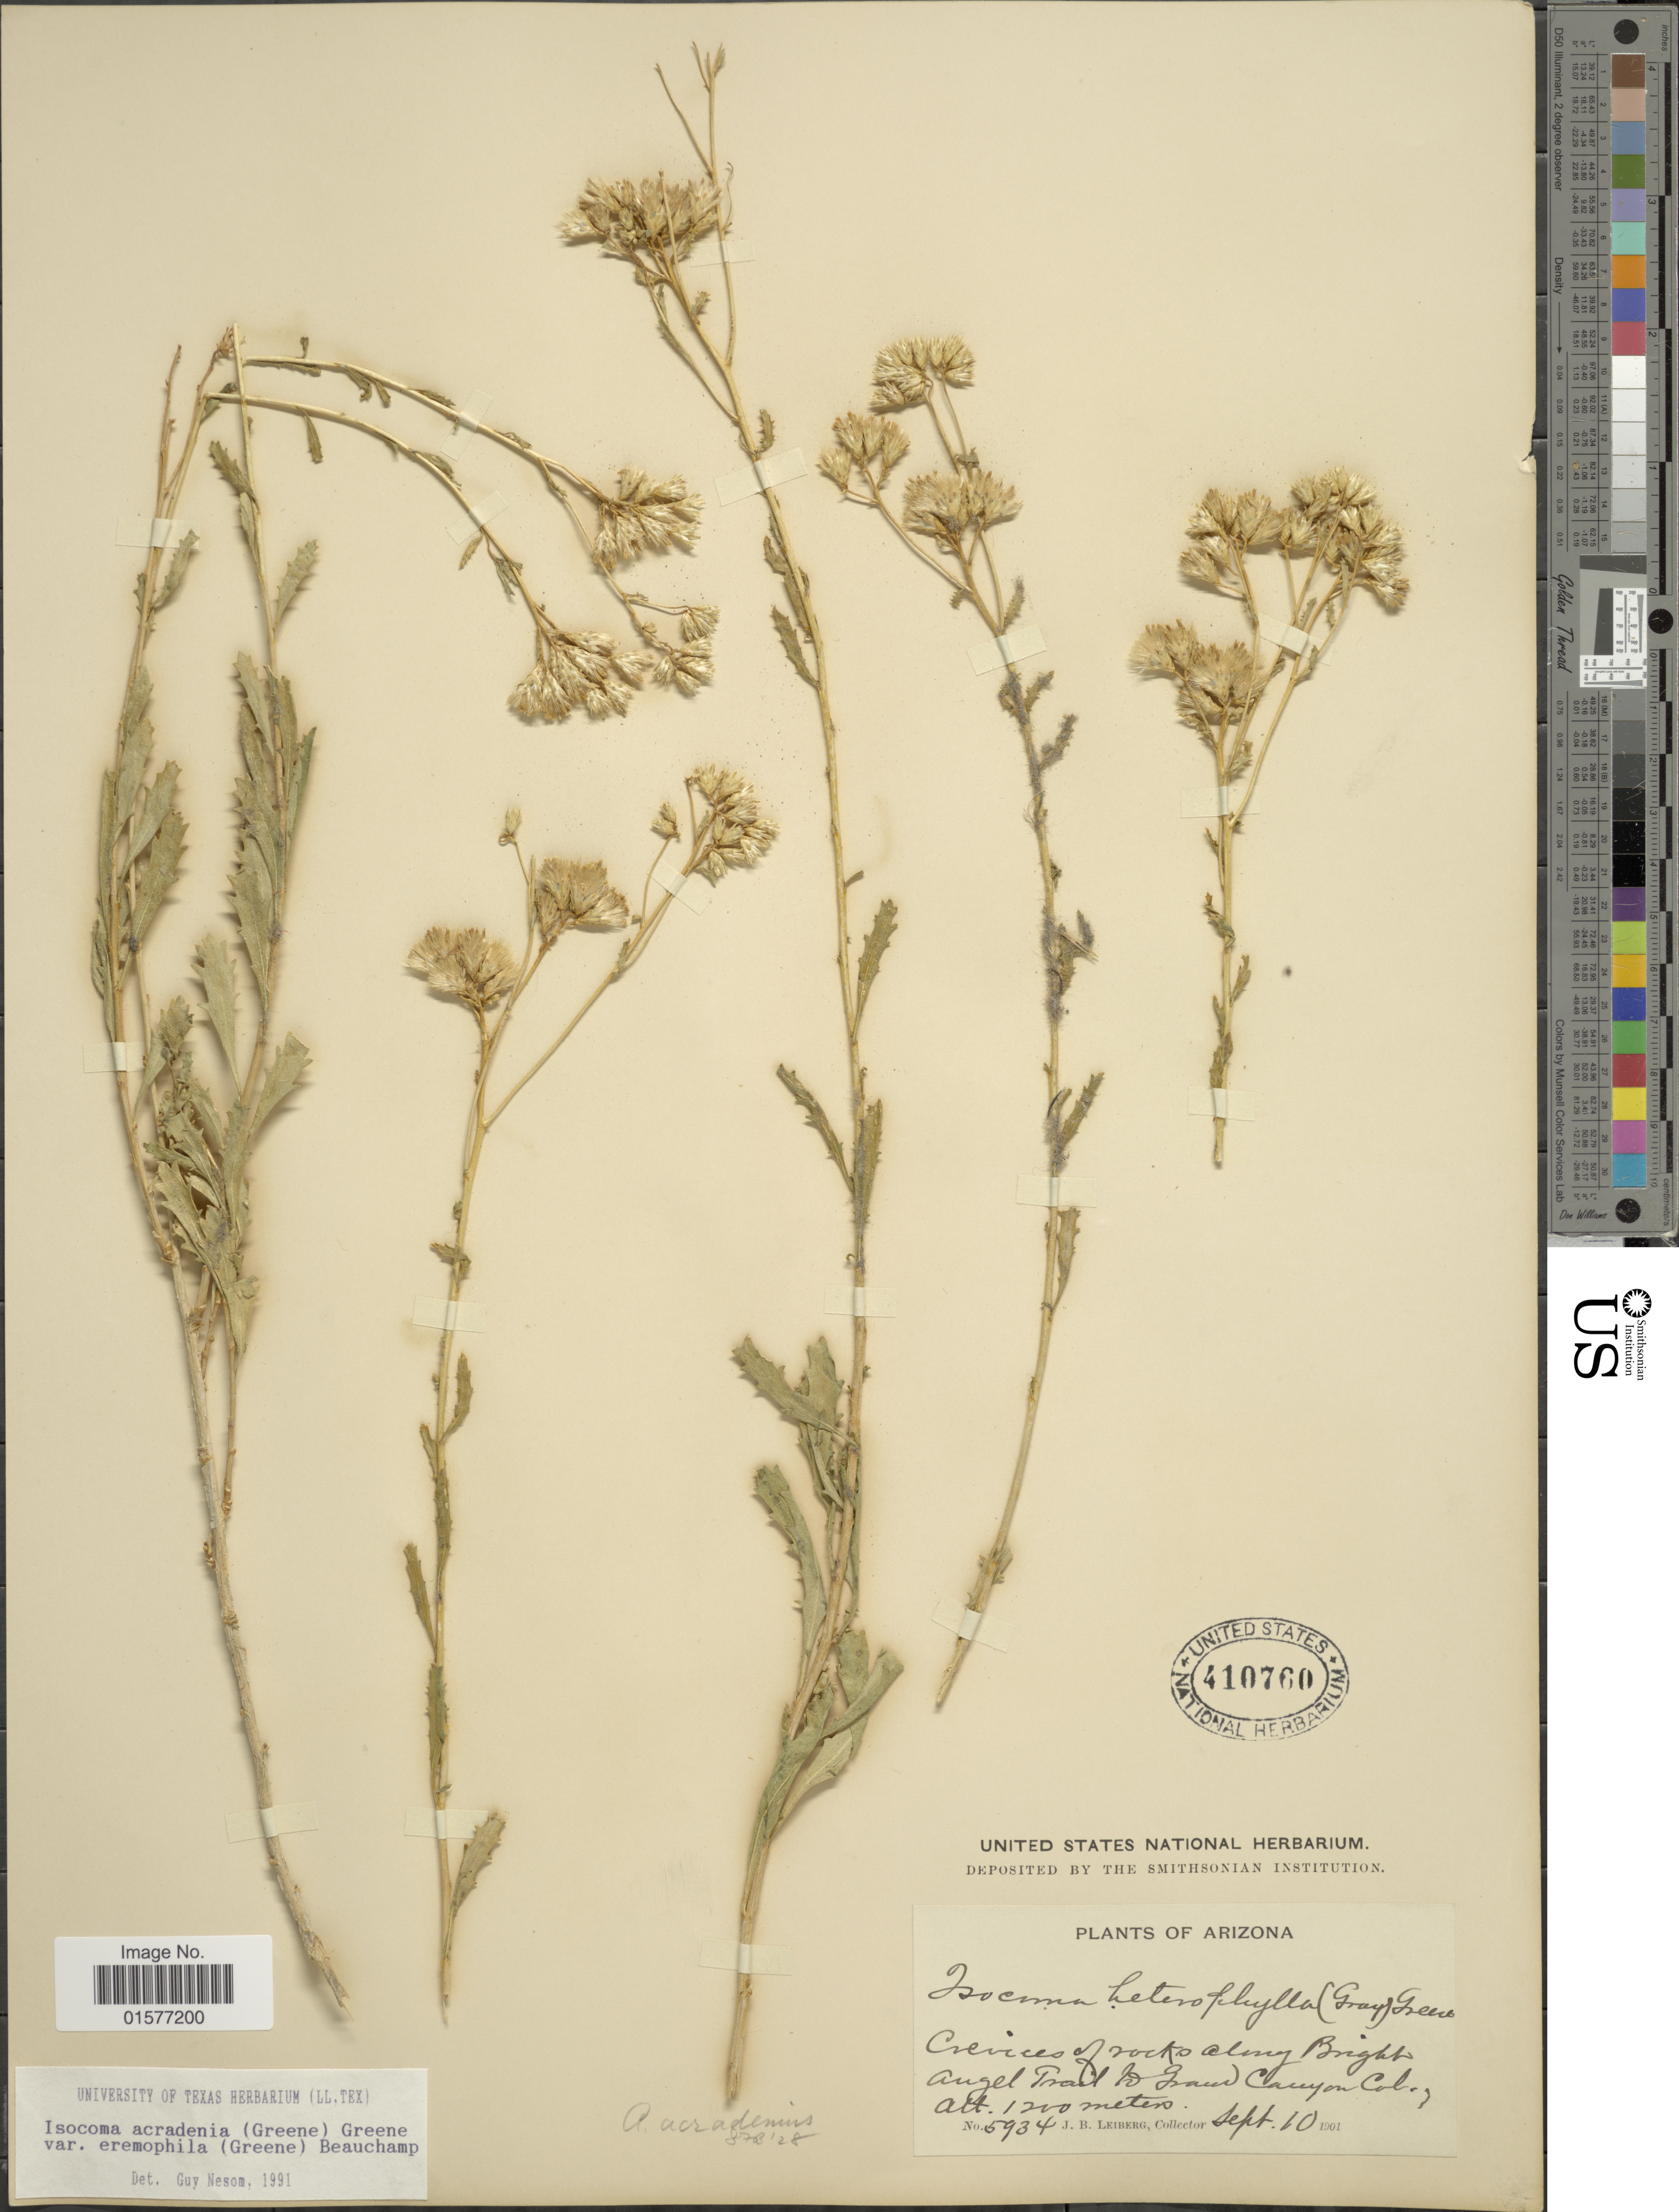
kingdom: Plantae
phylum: Tracheophyta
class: Magnoliopsida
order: Asterales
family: Asteraceae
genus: Isocoma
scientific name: Isocoma acradenia var. eremophila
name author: (S.W. Greene) G.L. Nesom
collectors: J. B. Leiberg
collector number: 5934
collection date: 1901-09-10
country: United States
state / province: Arizona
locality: Crevices of rocks along Bright Angel Trail to Grand Canyon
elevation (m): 1200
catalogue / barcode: US 410760